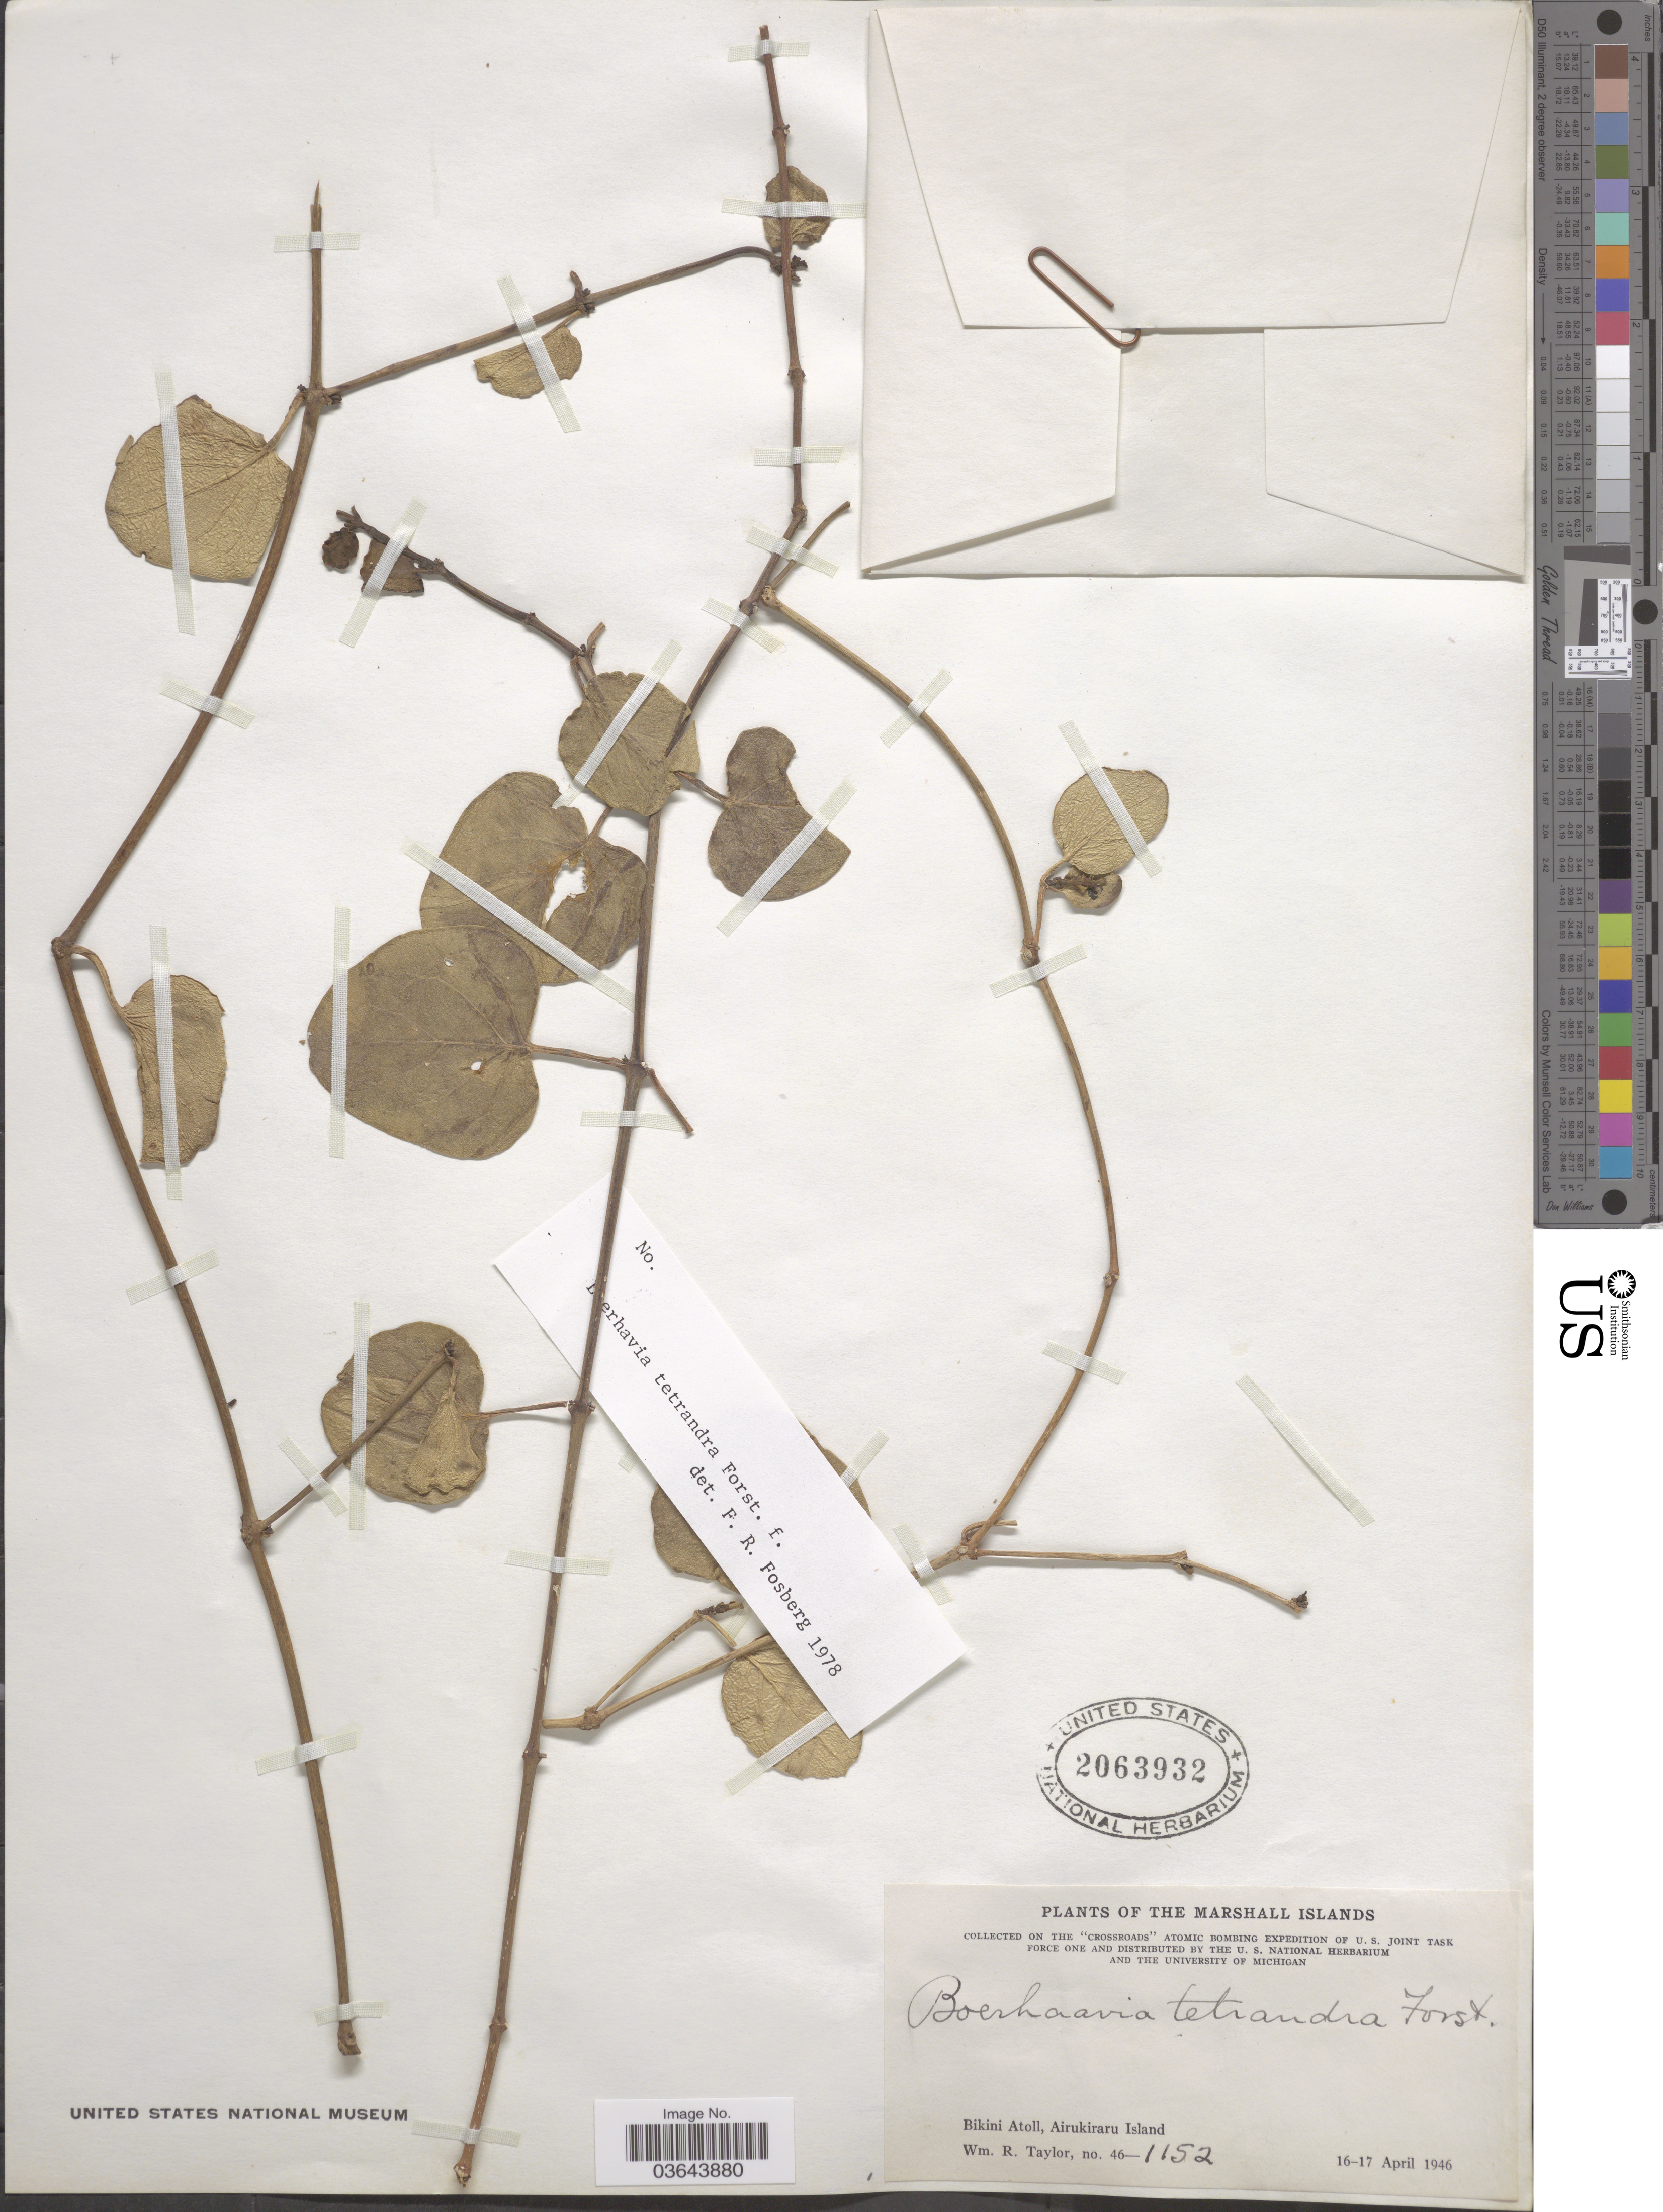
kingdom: Plantae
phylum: Tracheophyta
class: Magnoliopsida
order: Caryophyllales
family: Nyctaginaceae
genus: Boerhavia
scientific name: Boerhavia tetrandra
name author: G. Forst.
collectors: W. R. Taylor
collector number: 46-1152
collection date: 1946-04-16/1946-04-17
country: Marshall Islands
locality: Bikini Atoll, Airukiraru Island.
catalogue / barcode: US 2063932